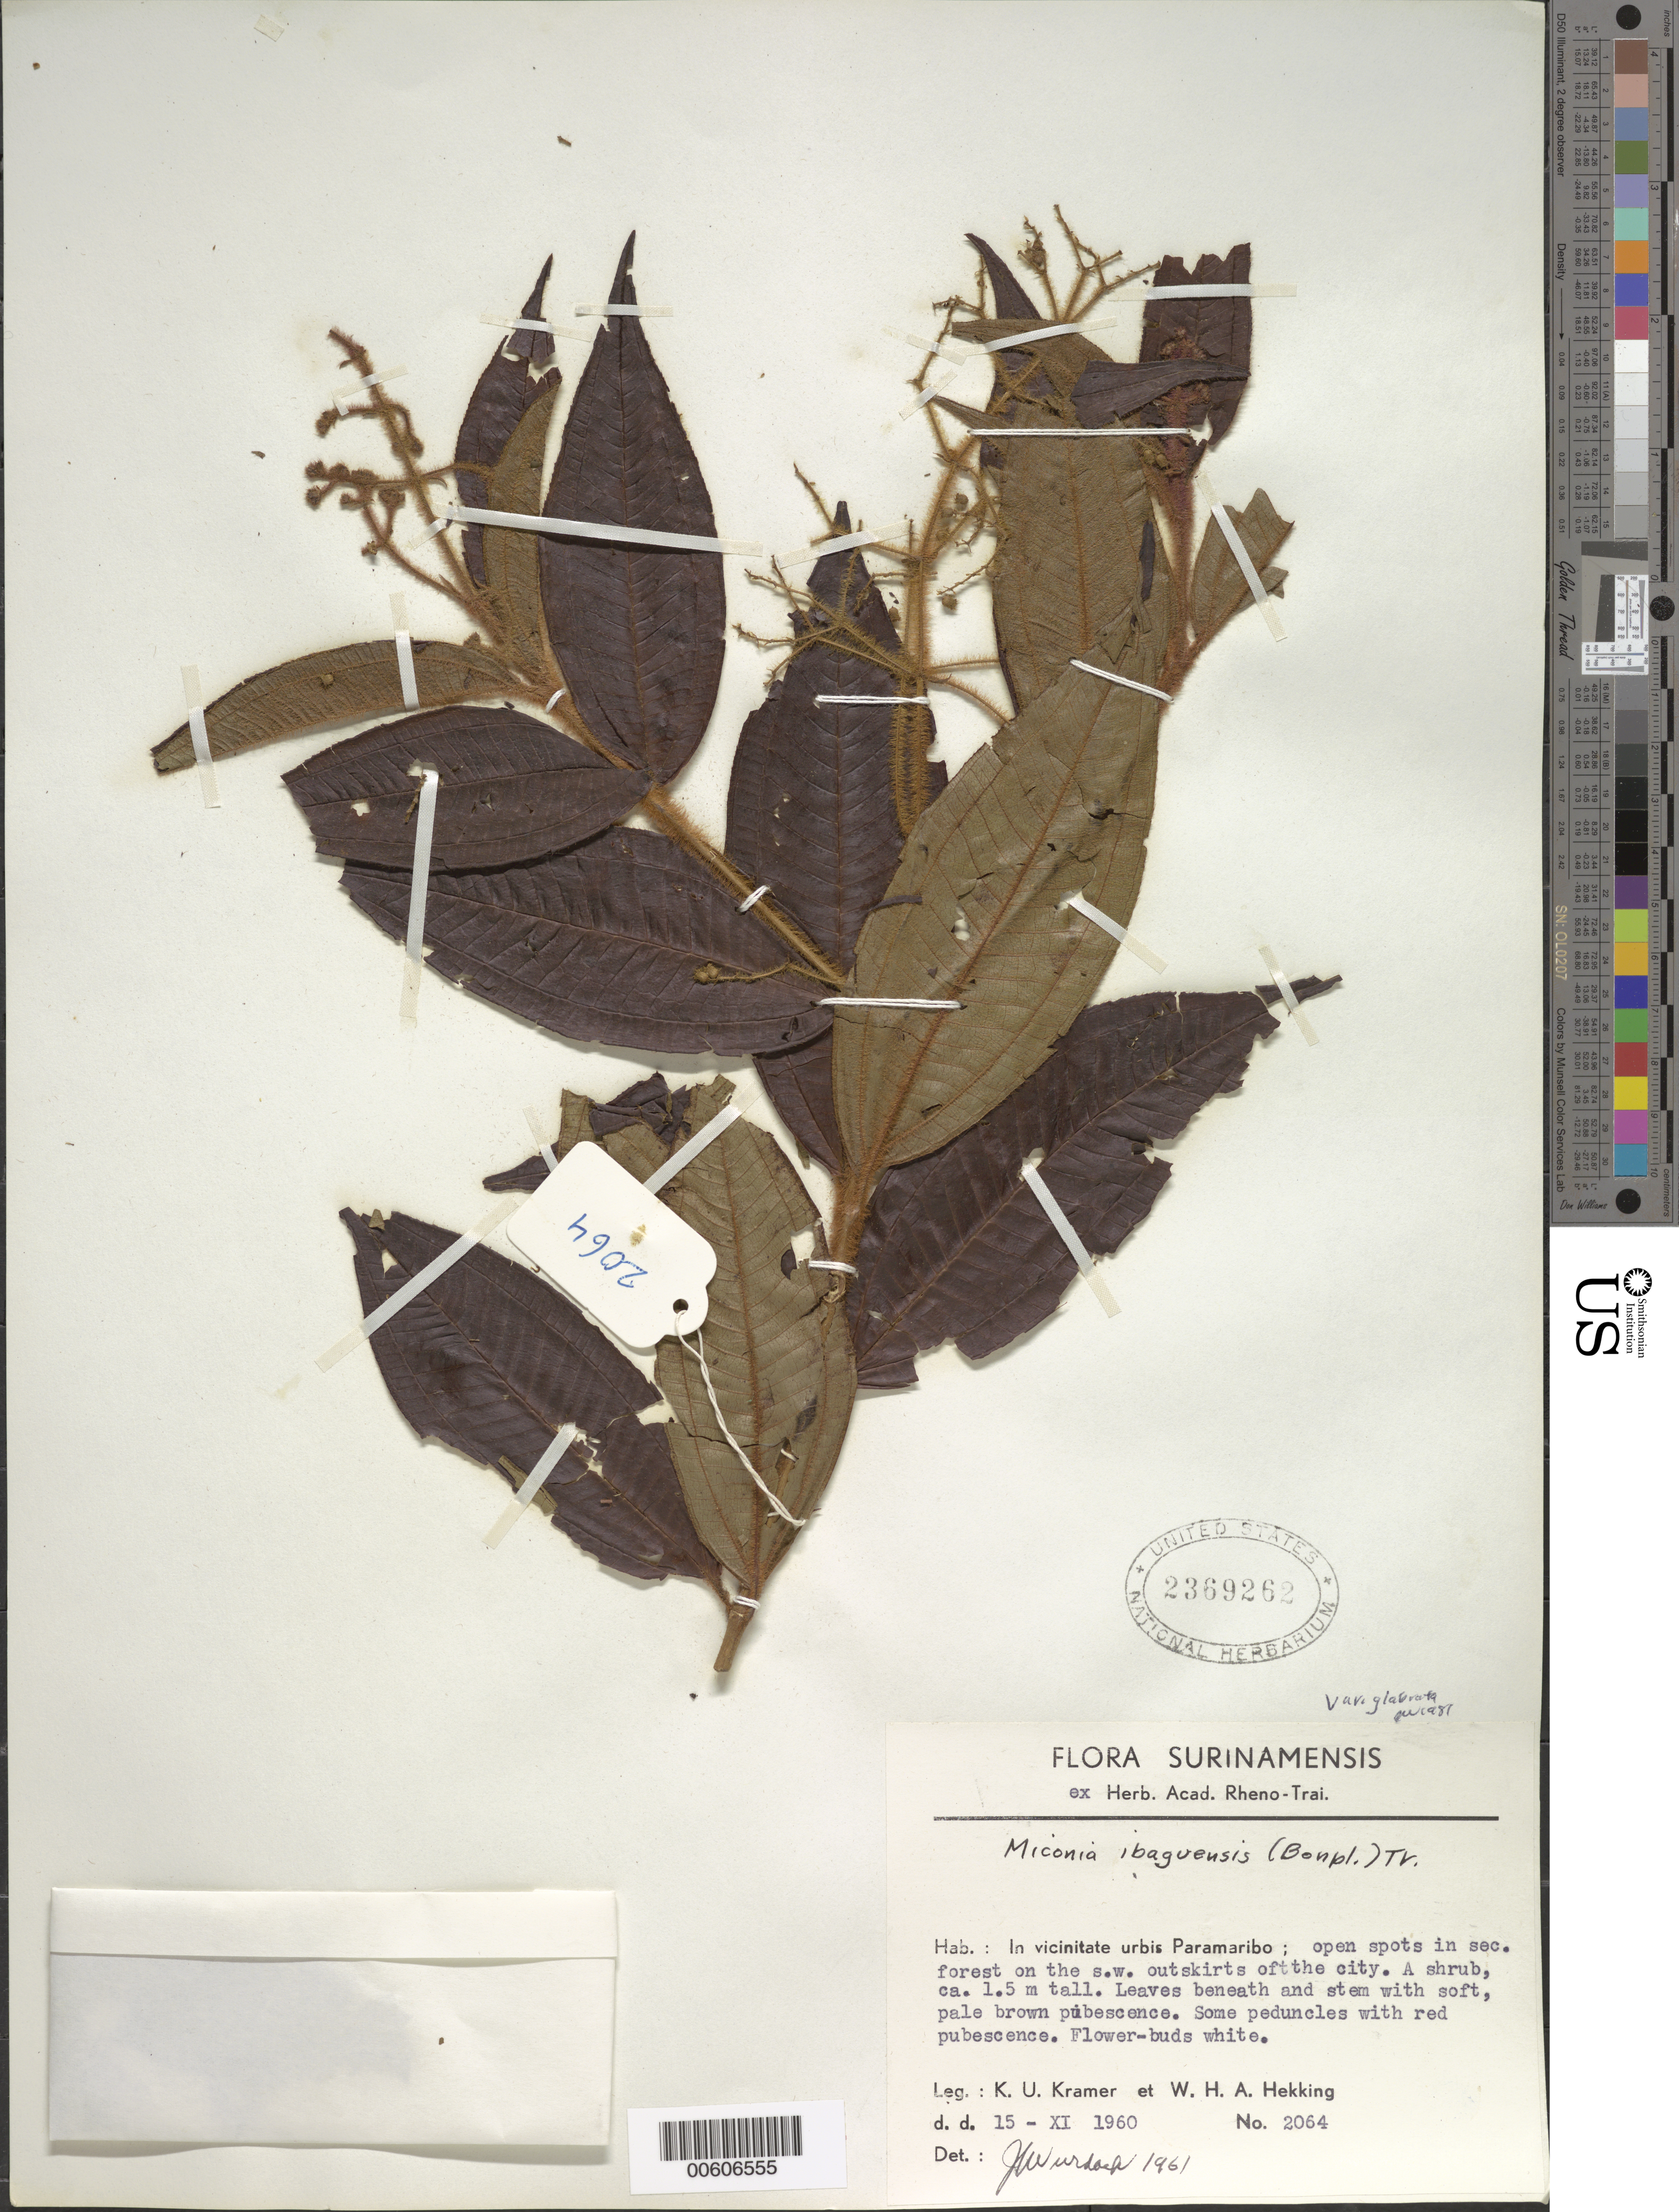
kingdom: Plantae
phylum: Tracheophyta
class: Magnoliopsida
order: Myrtales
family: Melastomataceae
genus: Miconia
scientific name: Miconia ibaguensis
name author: (Bonpl.) Triana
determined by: Wurdack, John J., (US), US (UNITED STATES)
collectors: K. U. Kramer & W. H. A. Hekking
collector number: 2064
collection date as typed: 15-Nov-60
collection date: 1960-11-15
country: Suriname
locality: Paramaribo, SW of city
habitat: Open spots in secondary forest on the SW outskirts of the city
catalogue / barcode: US 2369262